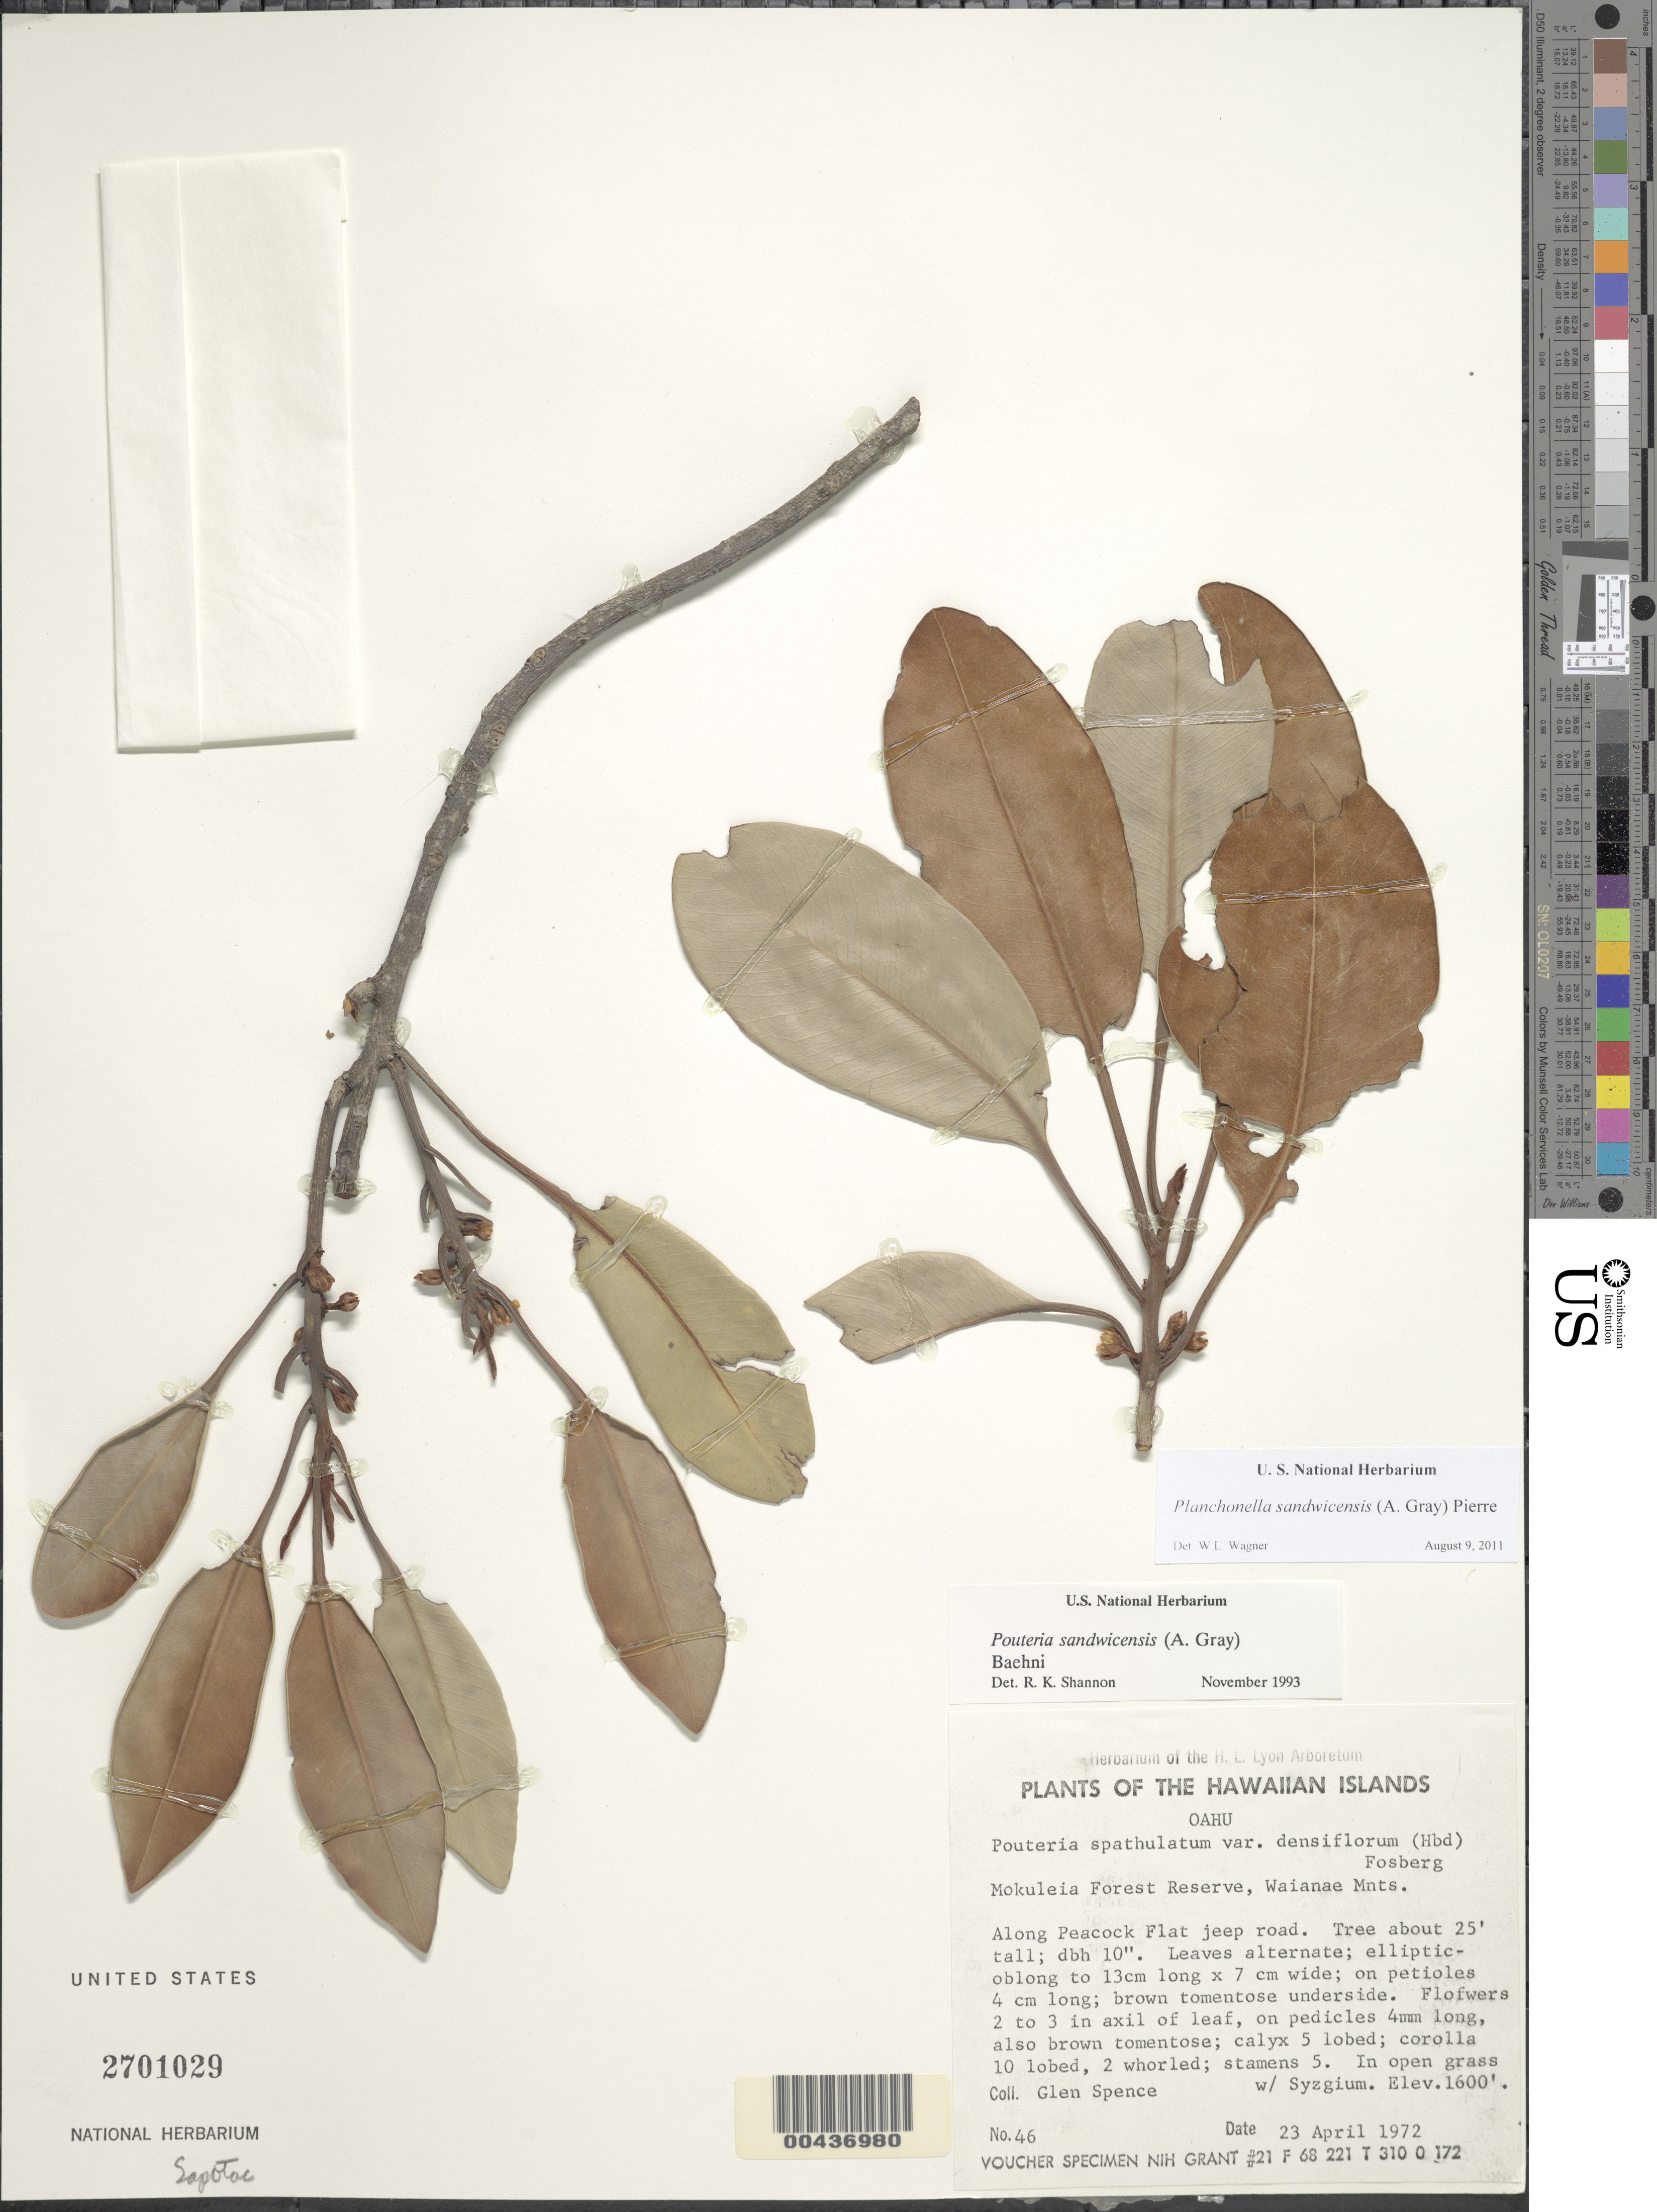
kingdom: Plantae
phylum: Tracheophyta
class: Magnoliopsida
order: Ericales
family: Sapotaceae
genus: Planchonella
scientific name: Planchonella spathulata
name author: (Hillebr.) Pierre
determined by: Wagner, W. L., (BOT), Smithsonian Institution - National Museum of Natural History (UNITED STATES)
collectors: G. Spence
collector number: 46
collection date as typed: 23 Apr 1972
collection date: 1972-04-23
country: United States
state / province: Hawaii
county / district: Honolulu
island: Oahu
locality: Mokuleia Forest Reserve, Waianae Mountains, along Peacock Flat jeep road, Oahu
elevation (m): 488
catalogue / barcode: US 2701029